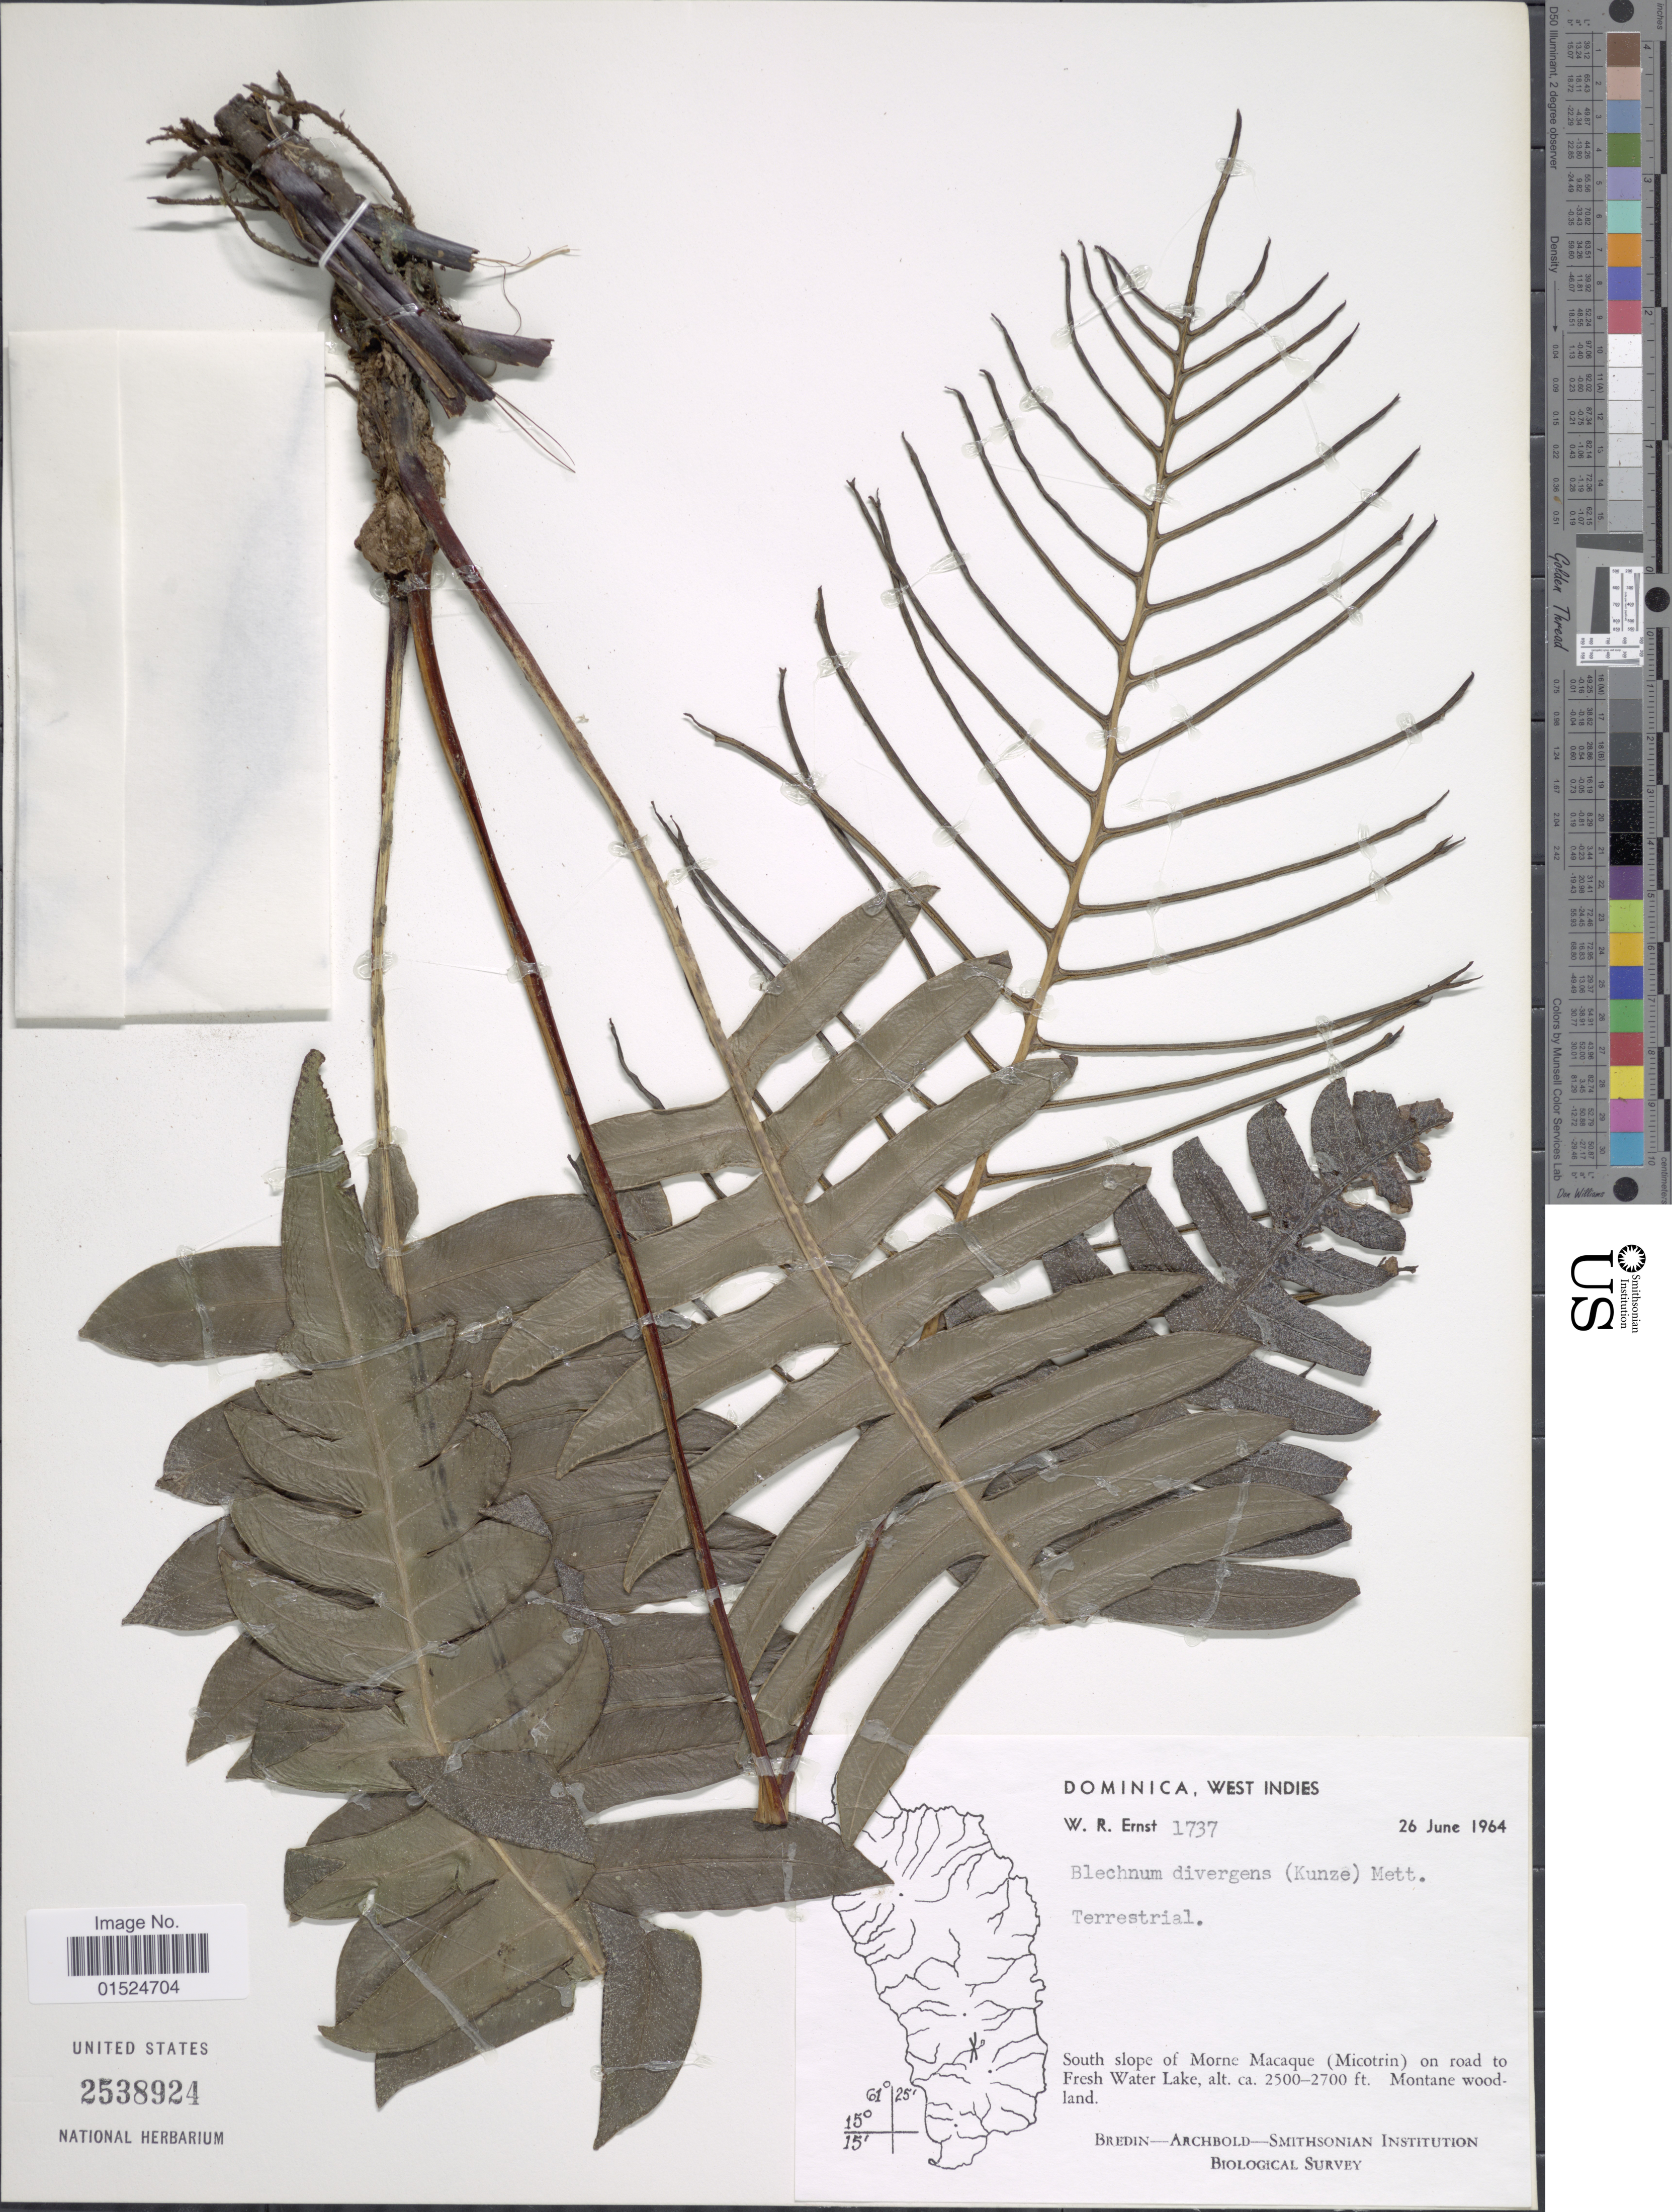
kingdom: Plantae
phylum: Tracheophyta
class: Polypodiopsida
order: Polypodiales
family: Blechnaceae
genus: Blechnum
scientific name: Blechnum divergens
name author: (Kunze) Mett.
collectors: W. R. Ernst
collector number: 1737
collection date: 1964-06-26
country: Dominica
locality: West Indies, South slope of Morne Macaque (Micotrin) on road to Fresh Water Lake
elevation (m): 762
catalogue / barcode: US 2538924